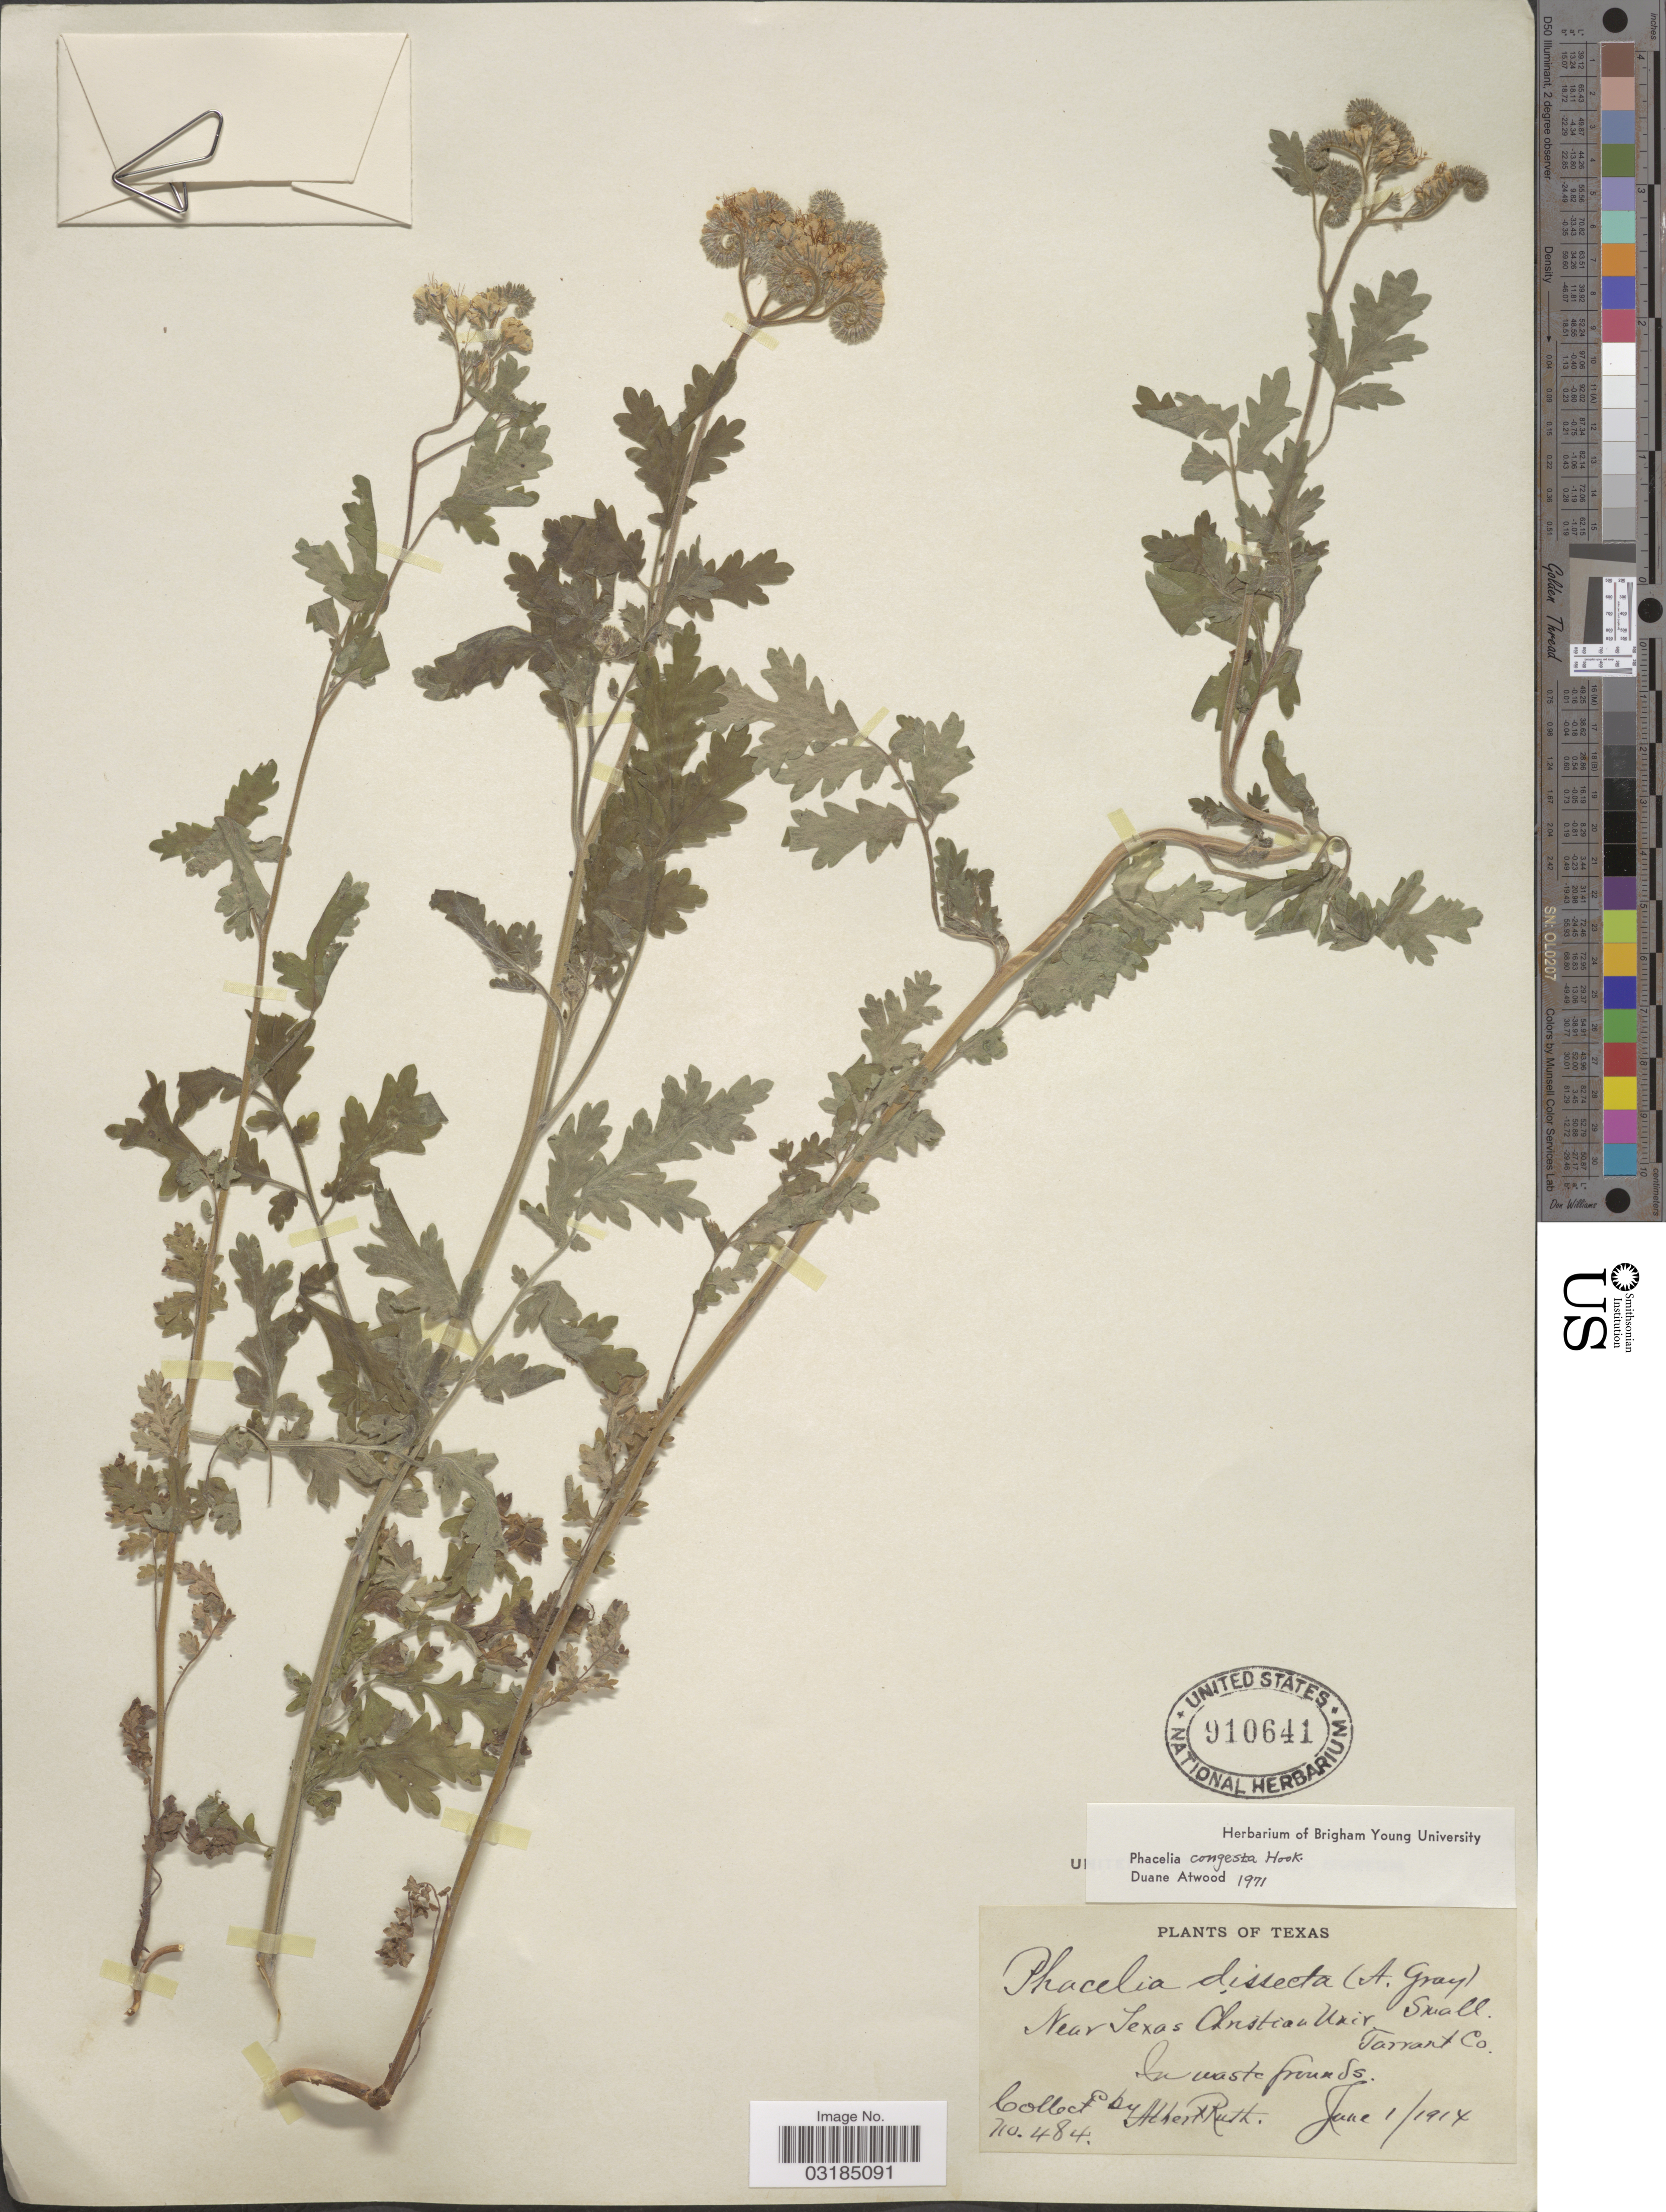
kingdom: Plantae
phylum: Tracheophyta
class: Magnoliopsida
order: Boraginales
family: Hydrophyllaceae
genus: Phacelia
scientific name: Phacelia congesta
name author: Hook.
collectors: A. Ruth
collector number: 484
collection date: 1914-06-01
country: United States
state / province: Texas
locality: Near Texas Christian Univ. Tarrant Co.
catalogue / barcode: US 910641